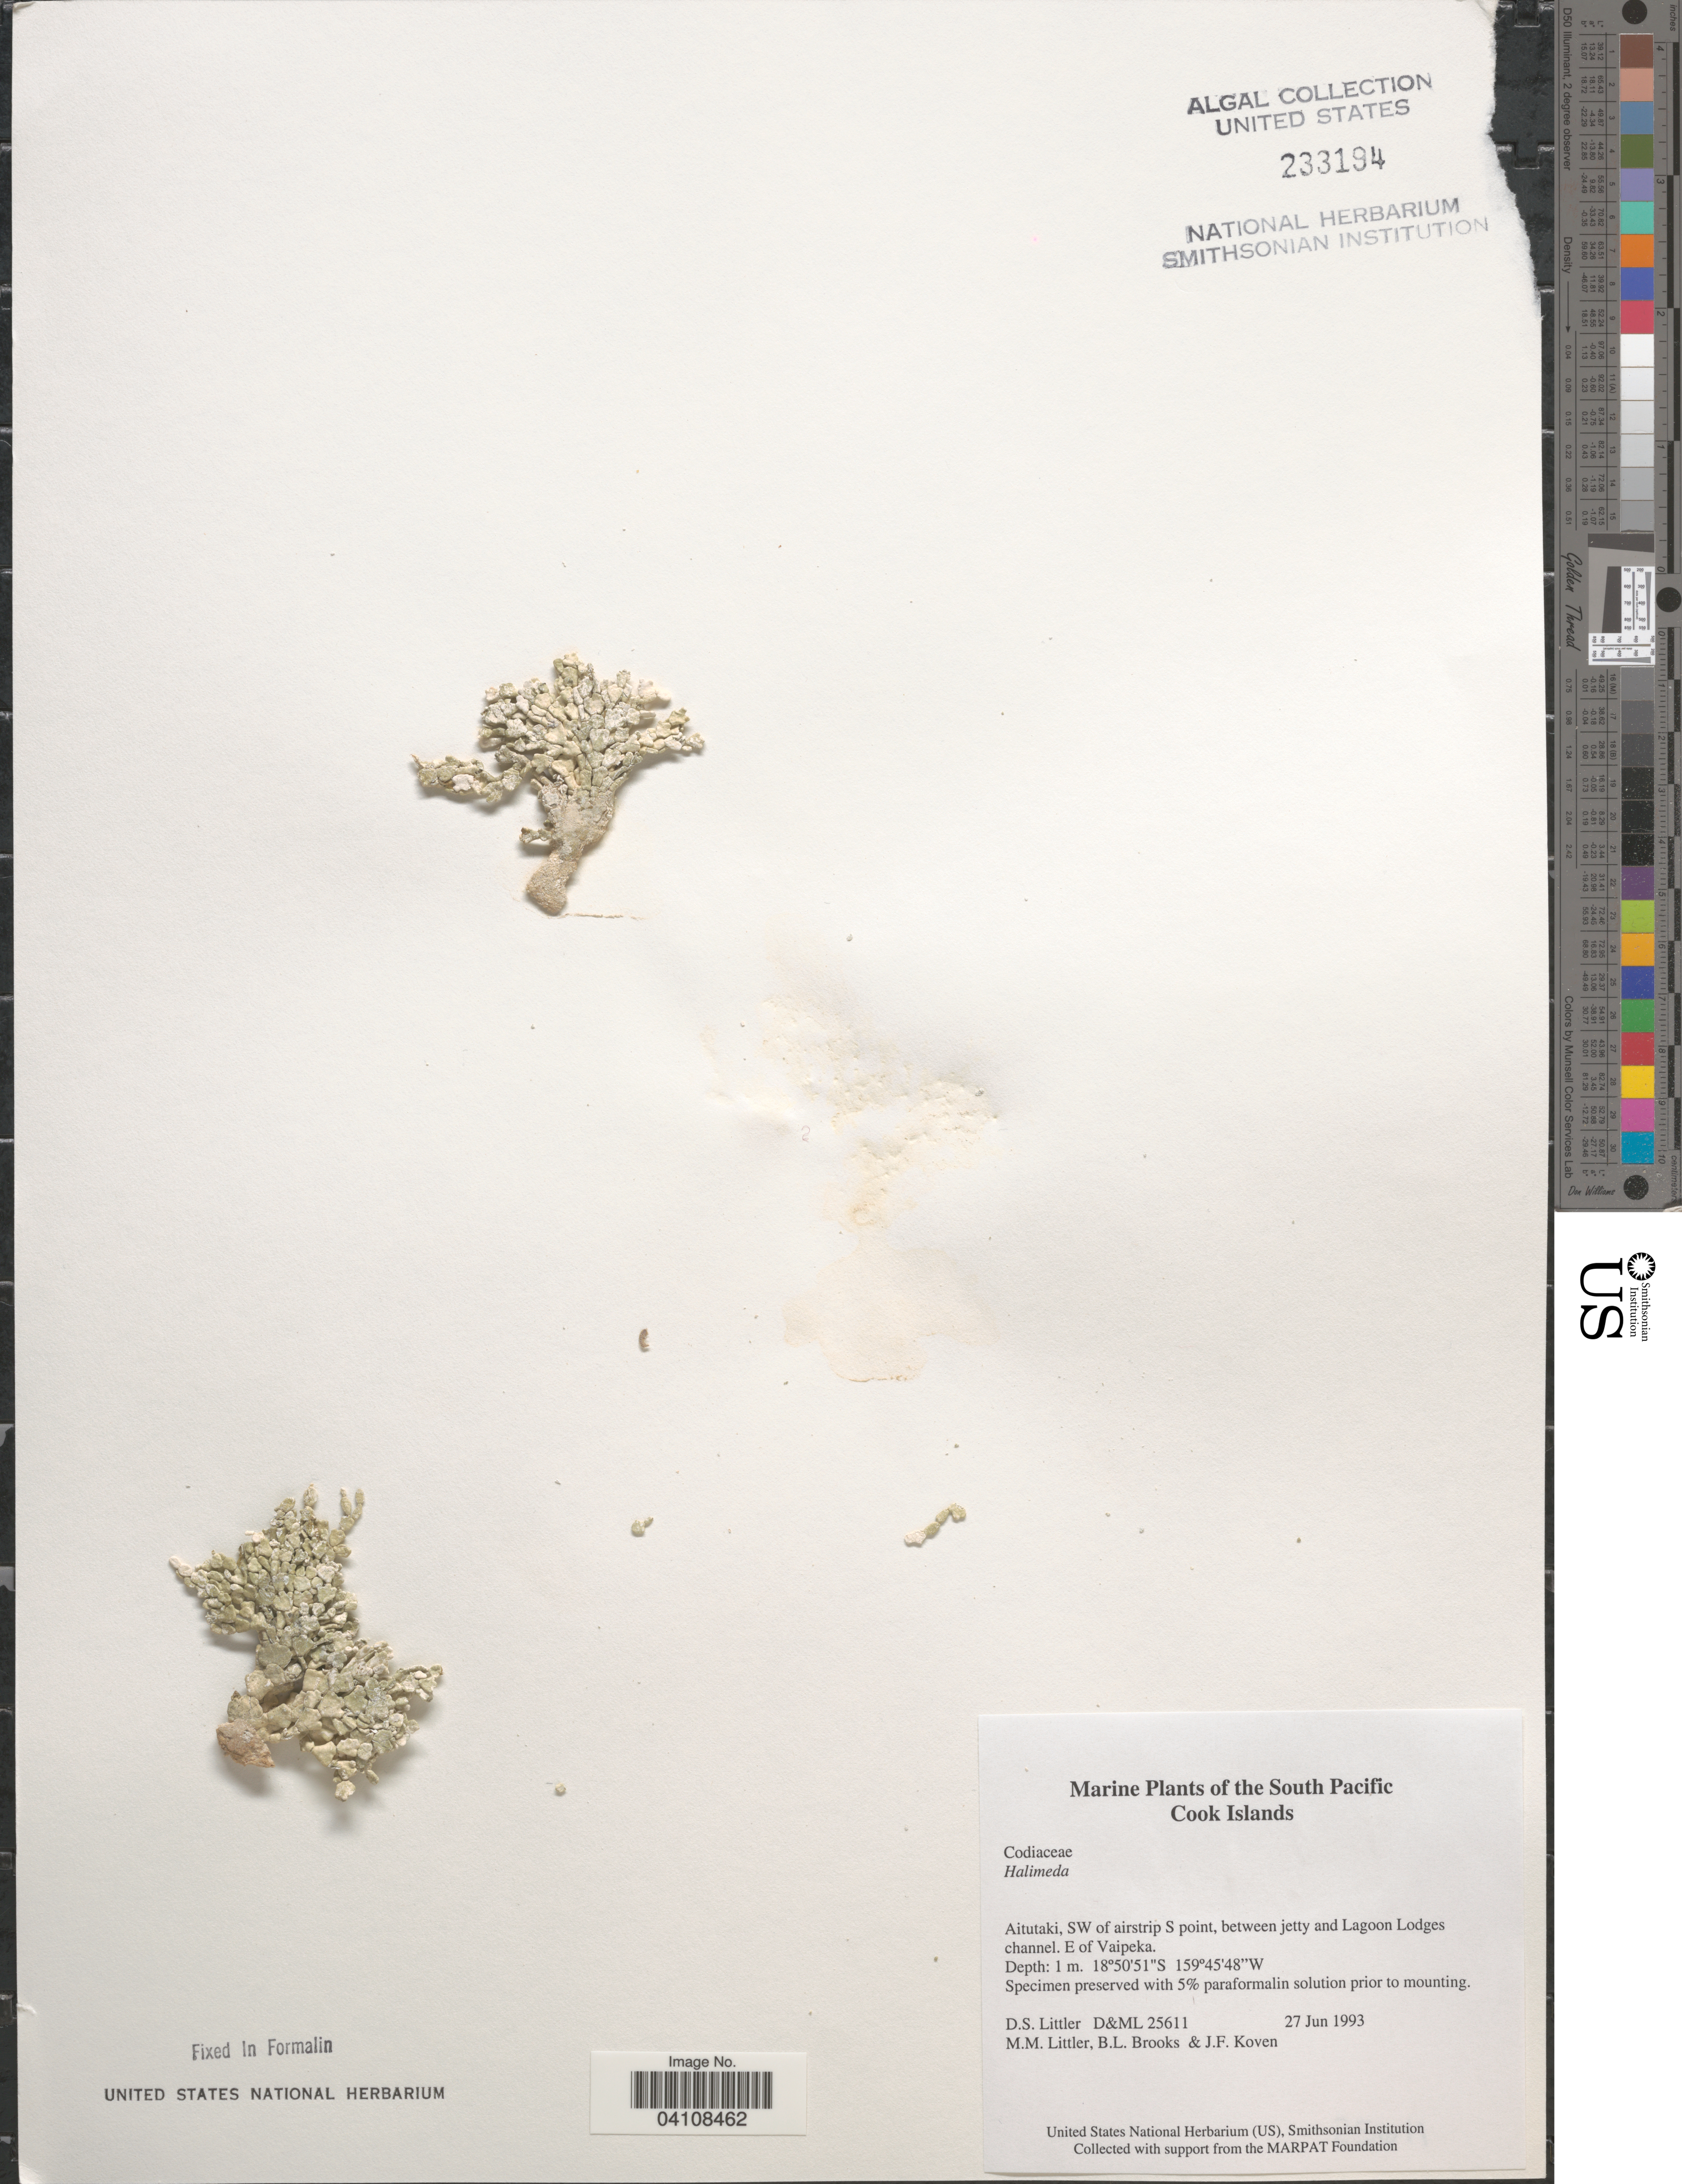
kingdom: Plantae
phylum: Chlorophyta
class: Ulvophyceae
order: Bryopsidales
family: Halimedaceae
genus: Halimeda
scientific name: Halimeda sp.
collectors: D. S. Littler, B. Brooks & J. Koven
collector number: D&ML25611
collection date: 1993-06-27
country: Cook Islands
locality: Aitutaki, SW of airstrip S point, between jetty and Lagoon Lodges channel. E of Vaipeka.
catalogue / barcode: US 233194